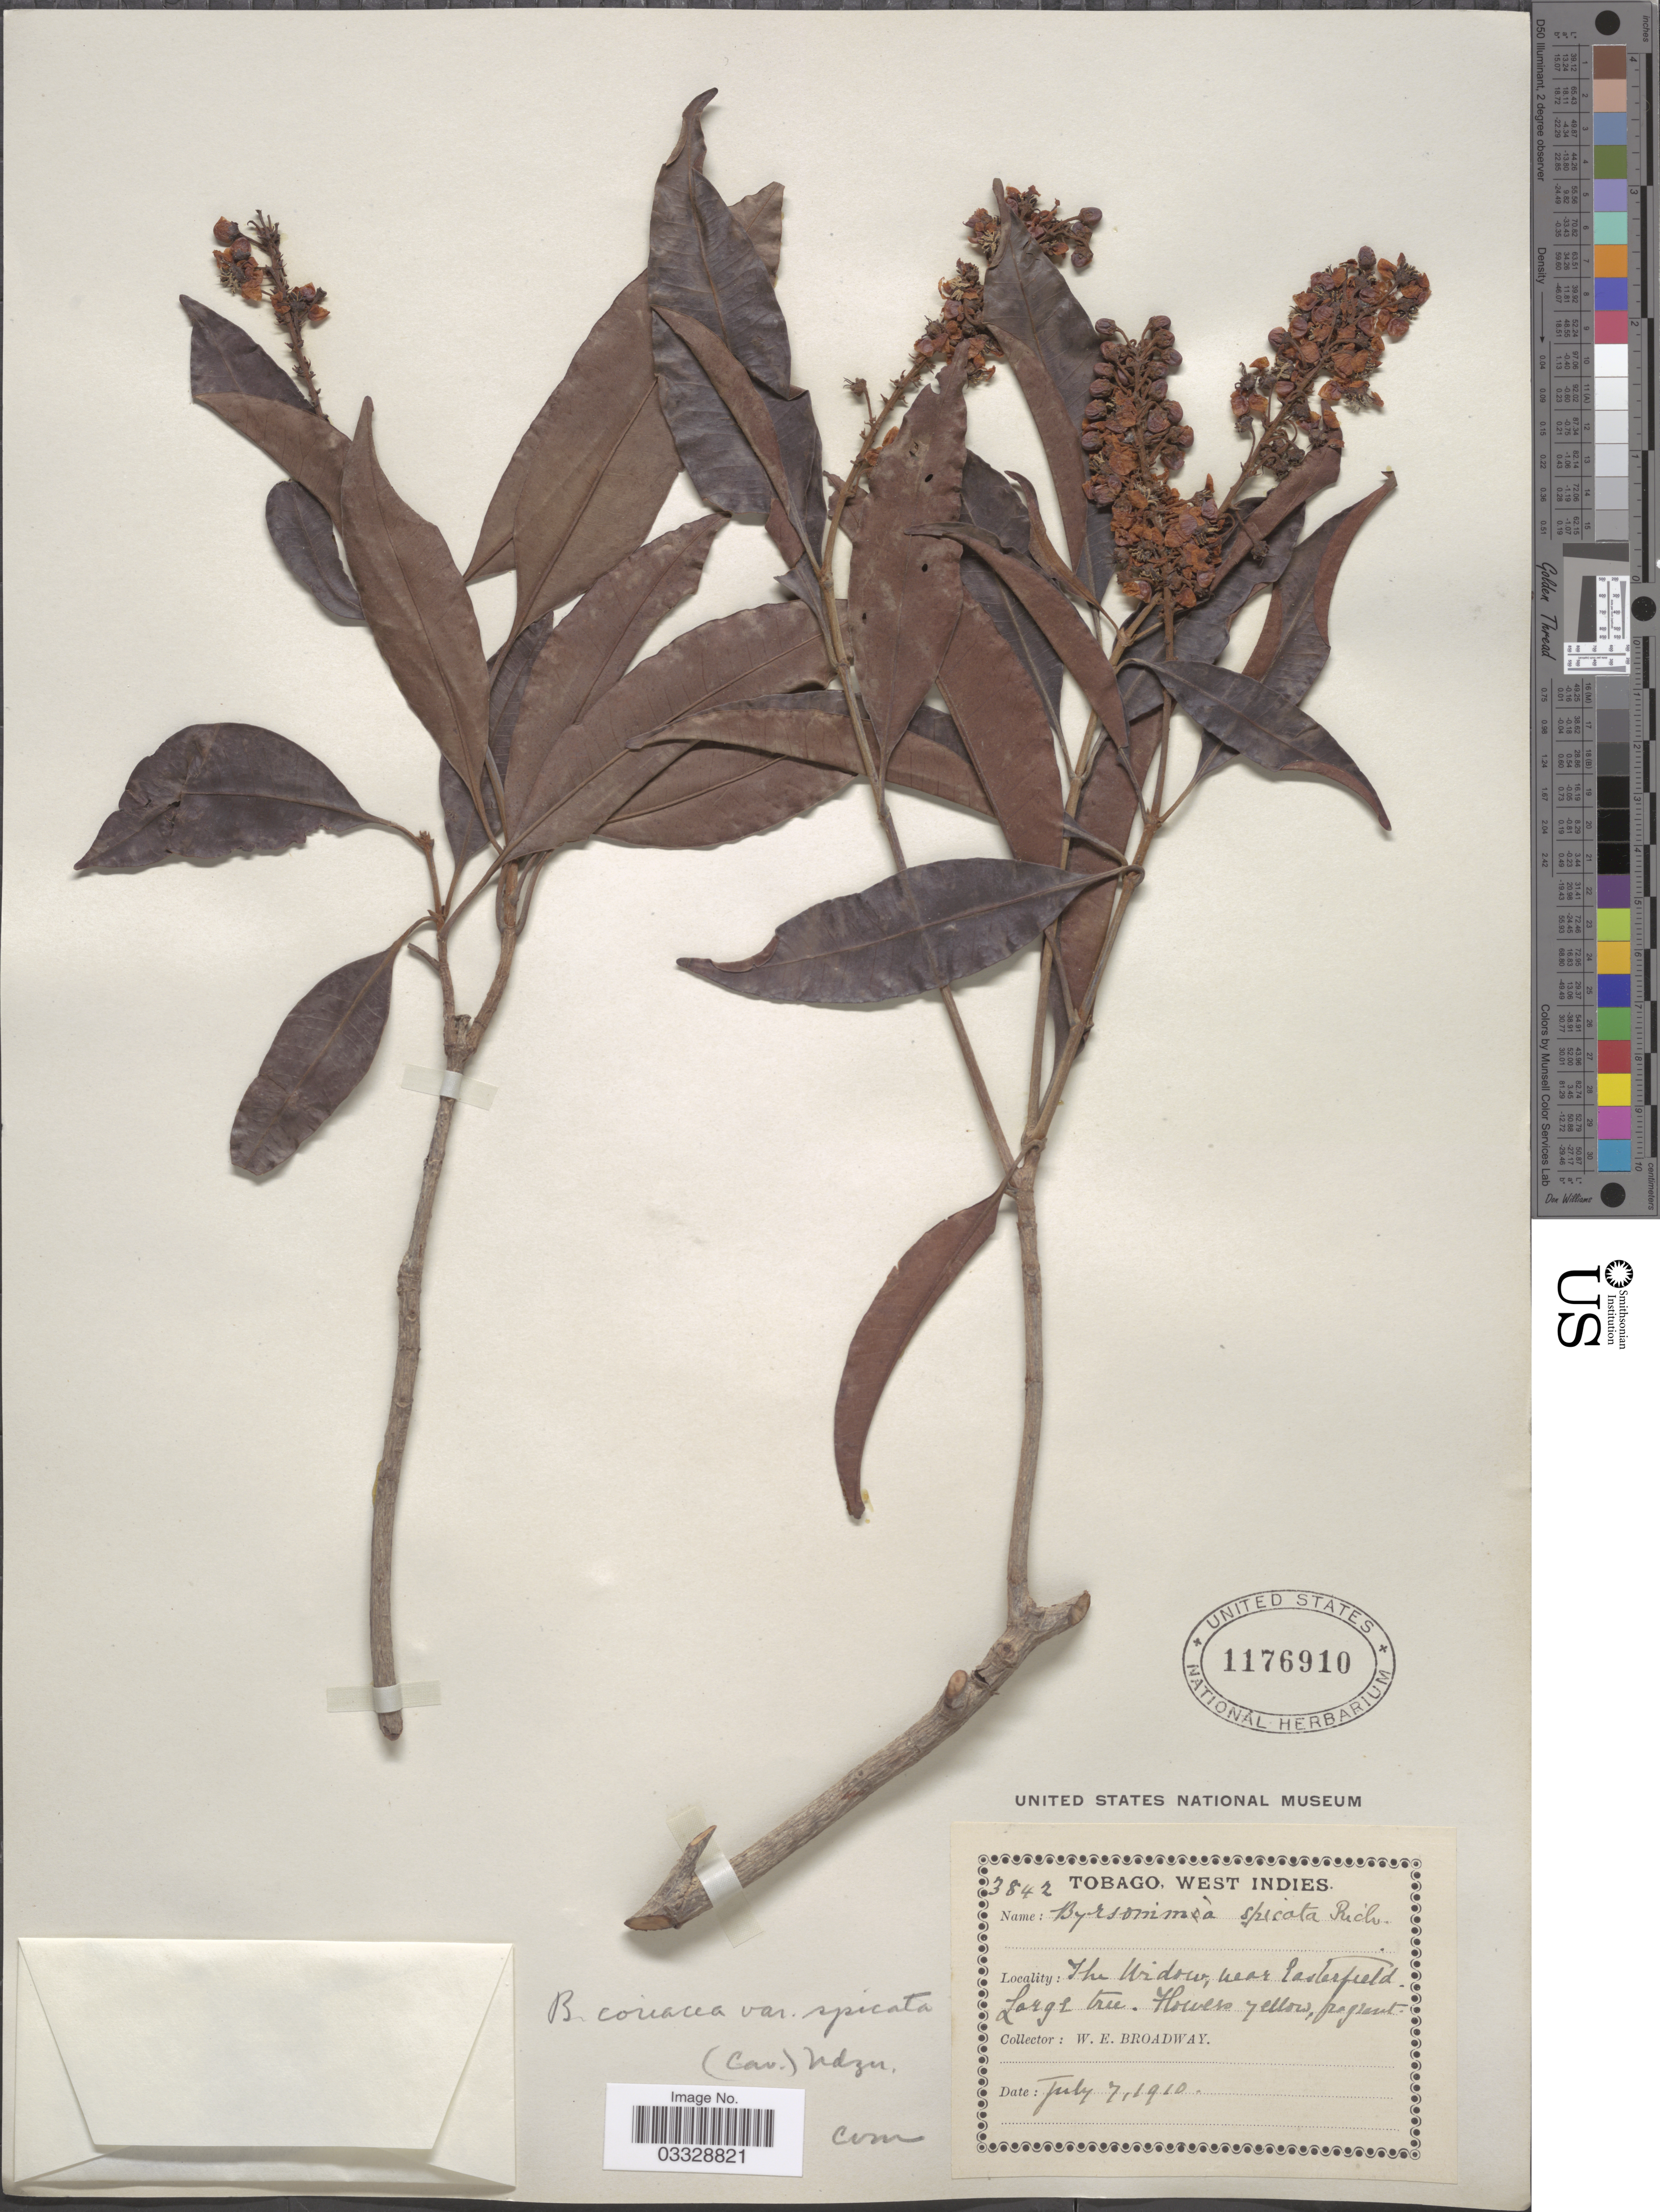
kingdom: Plantae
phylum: Tracheophyta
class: Magnoliopsida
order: Malpighiales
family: Malpighiaceae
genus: Byrsonima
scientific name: Byrsonima coriacea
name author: (Sw.) DC.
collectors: W. E. Broadway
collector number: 3842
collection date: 1910-07-07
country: Trinidad and Tobago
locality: Tobago. The Widow, near Easterfield.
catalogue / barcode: US 1176910